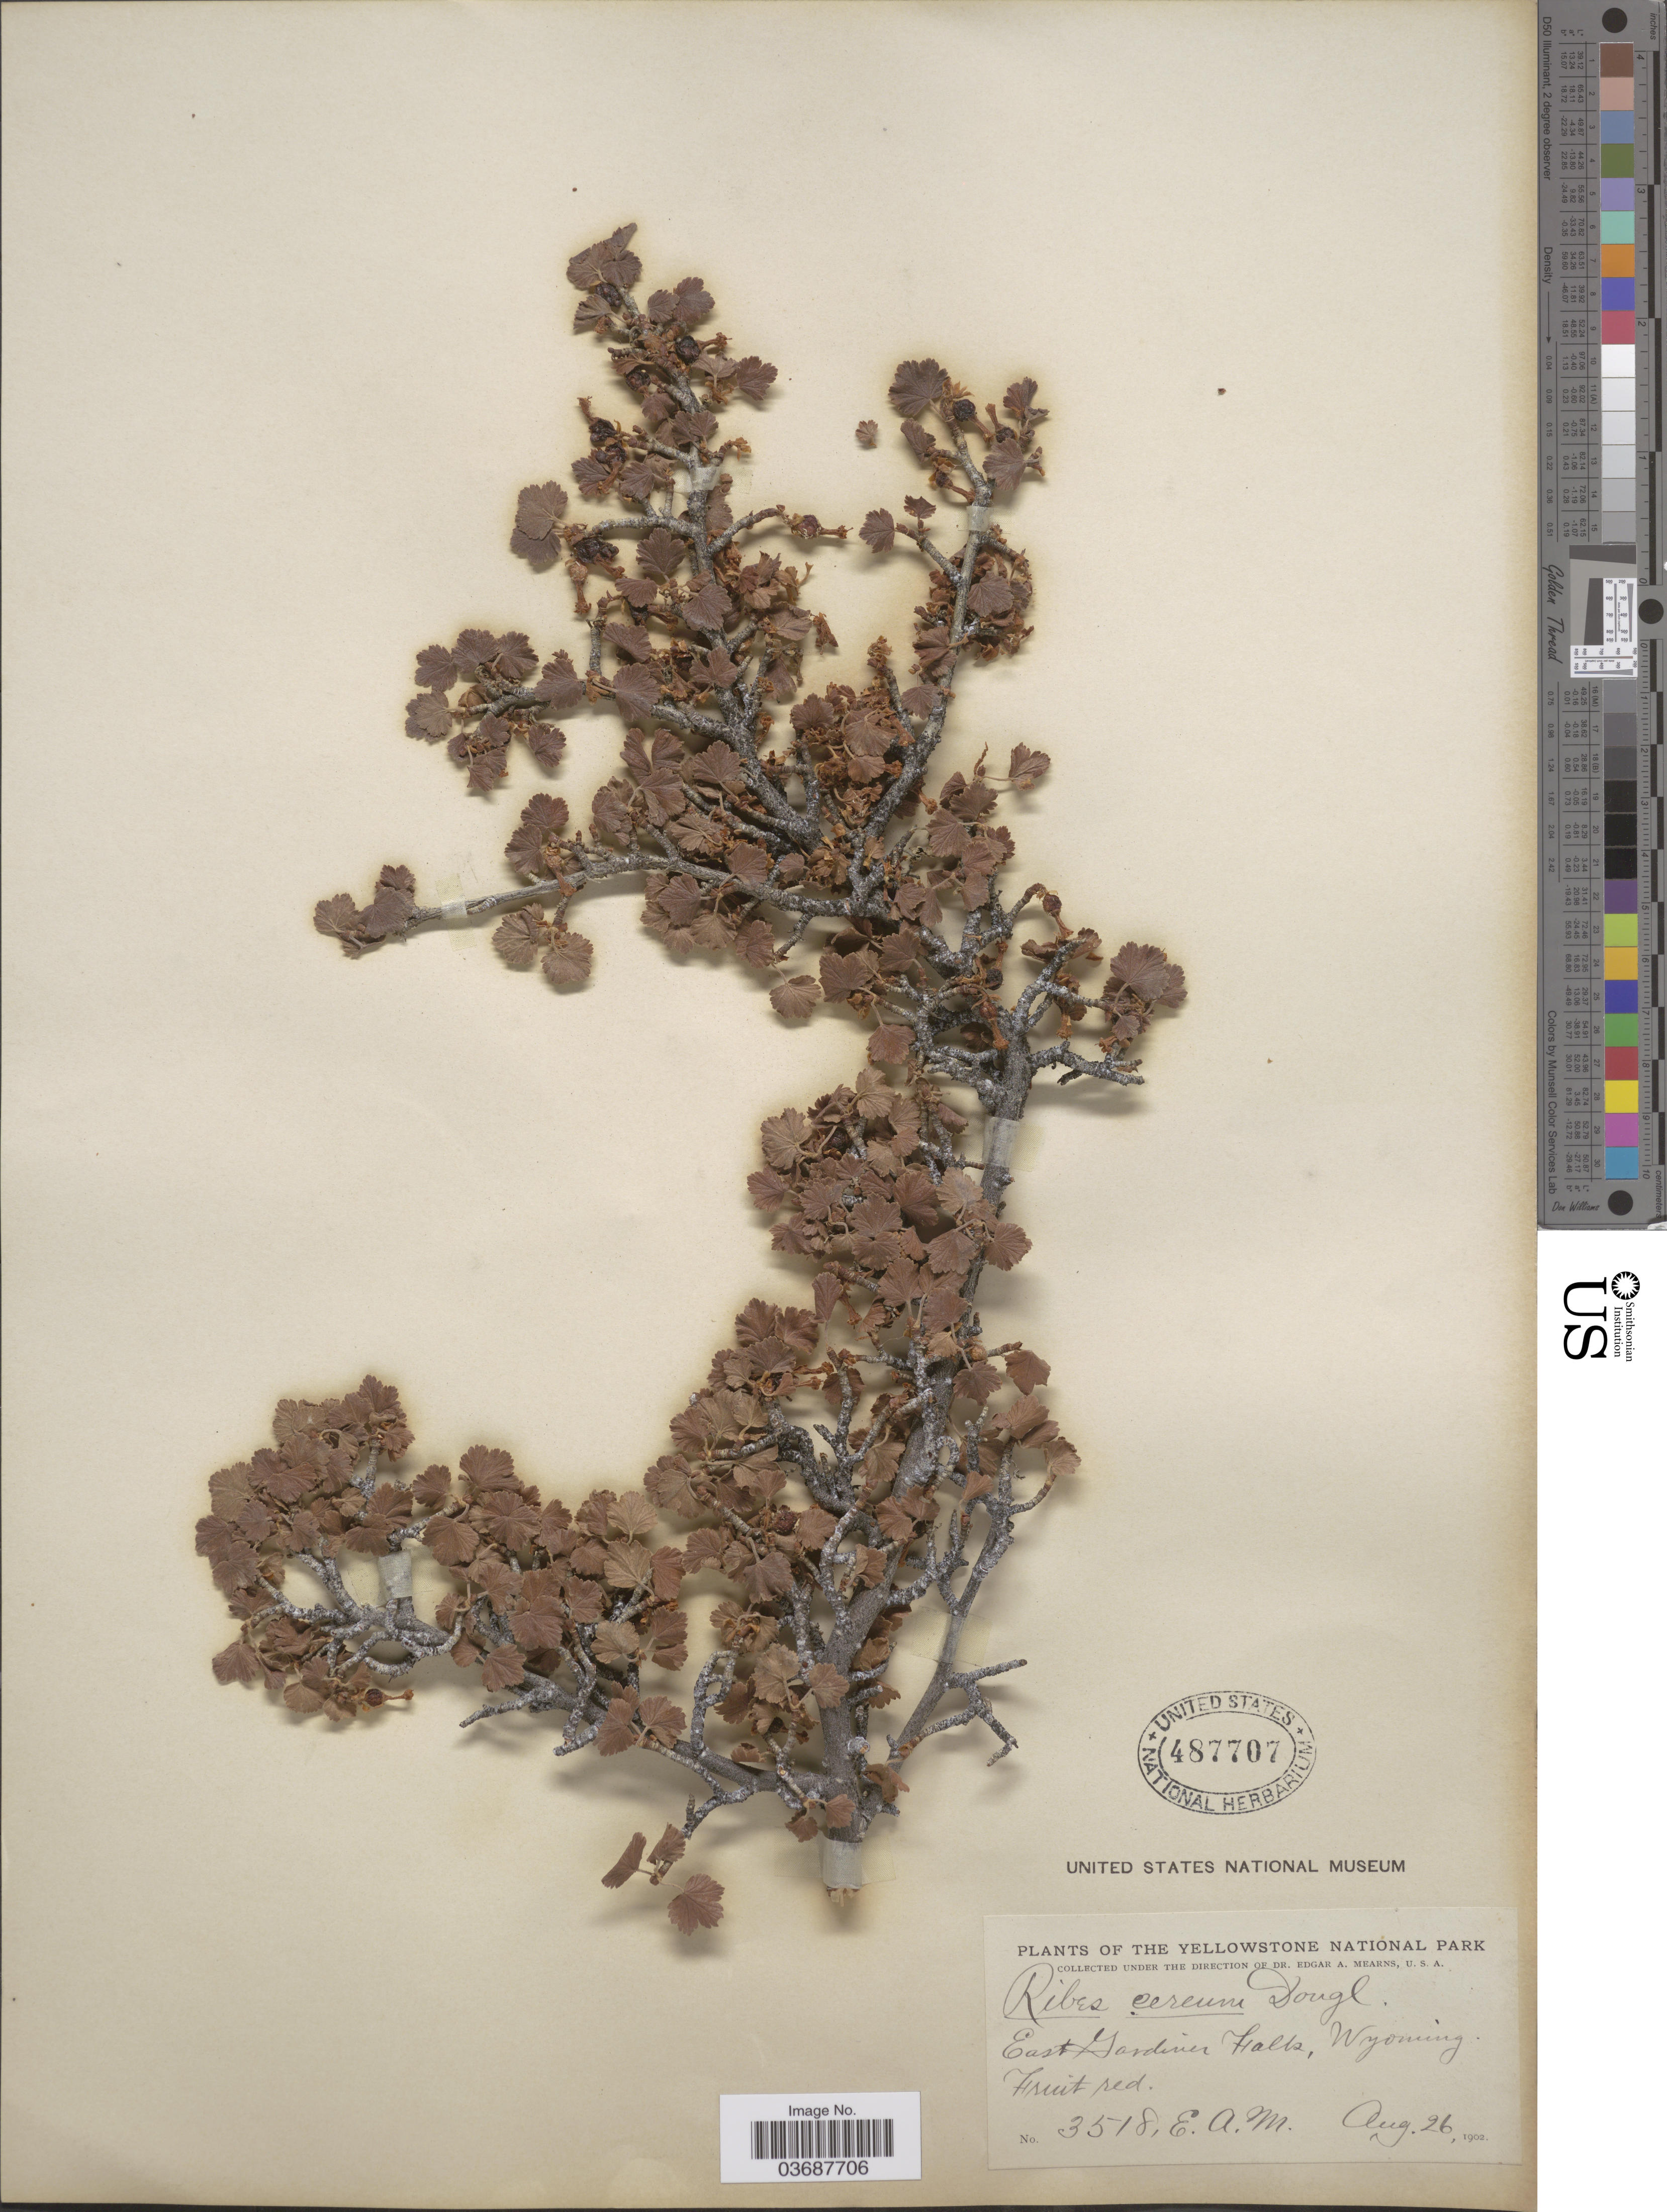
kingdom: Plantae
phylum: Tracheophyta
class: Magnoliopsida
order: Saxifragales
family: Grossulariaceae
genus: Ribes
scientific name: Ribes inebrians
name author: Lindl.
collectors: E. A. Mearns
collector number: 3518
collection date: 1902-08-26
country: United States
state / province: Wyoming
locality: The Yellowstone National Park. East Gardiner Falls.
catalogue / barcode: US 487707